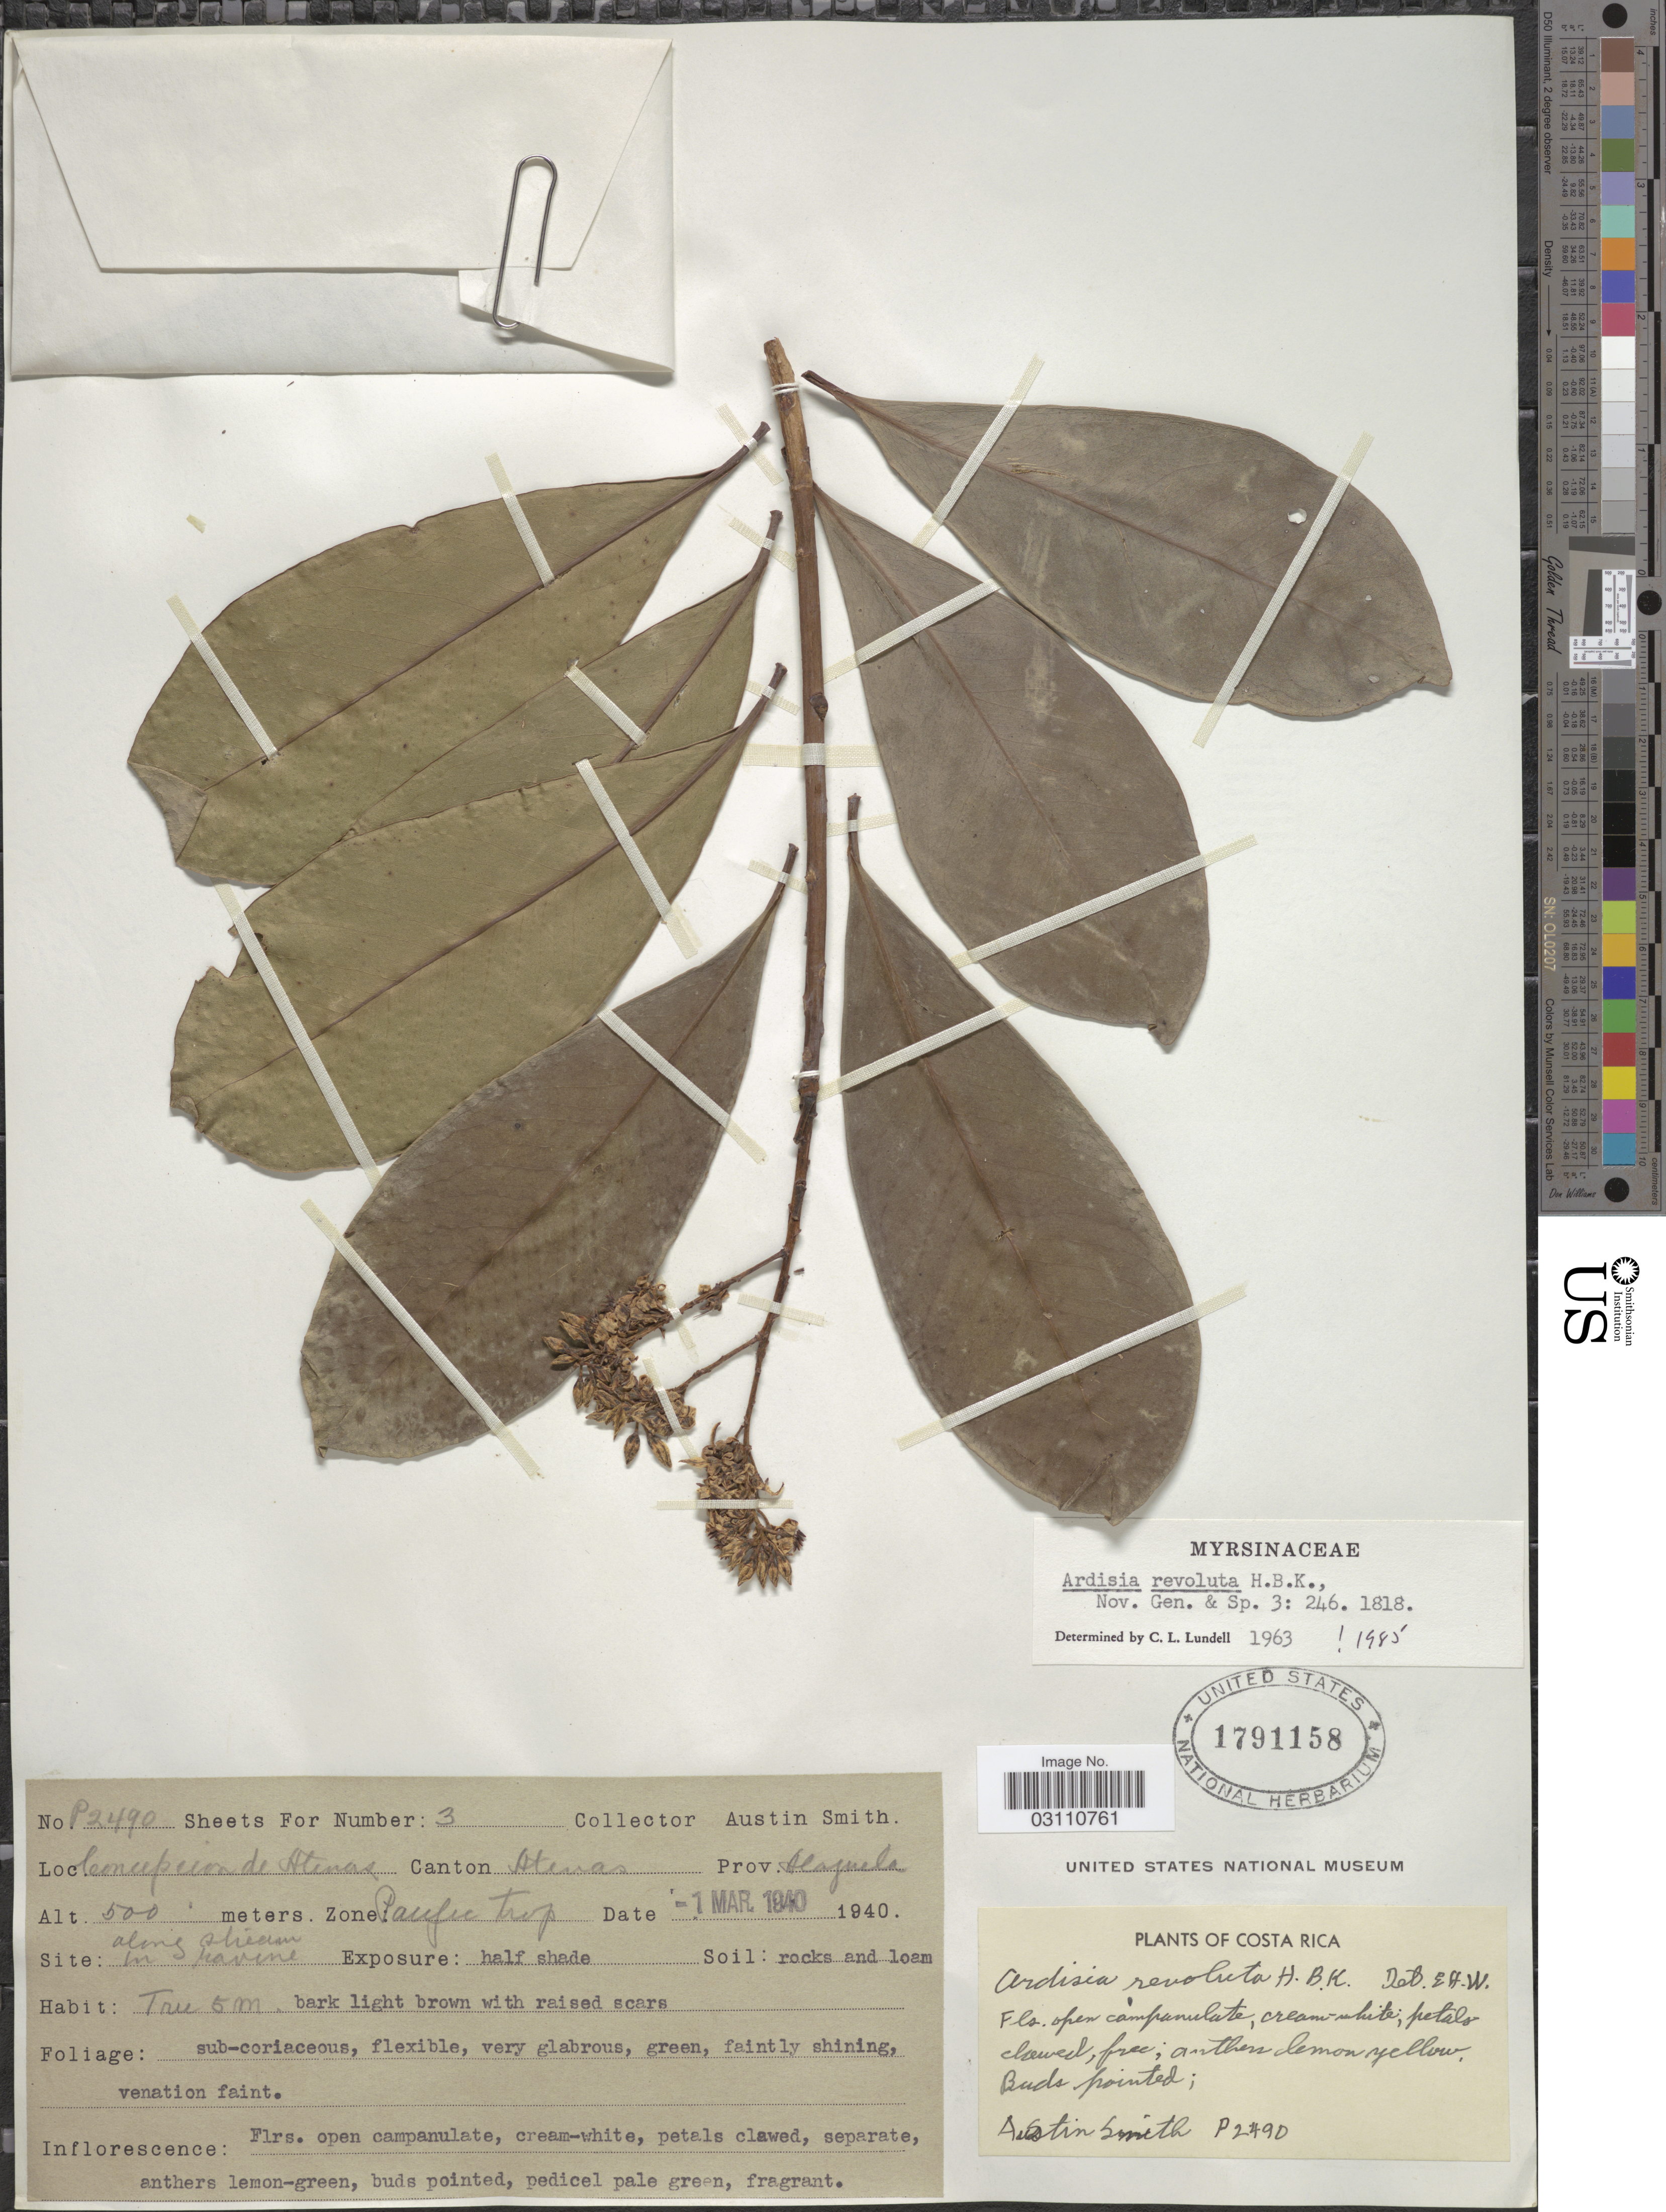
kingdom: Plantae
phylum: Tracheophyta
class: Magnoliopsida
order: Ericales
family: Primulaceae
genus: Ardisia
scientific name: Ardisia revoluta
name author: Kunth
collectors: Aust P. Smith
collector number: P2490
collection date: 1940-03-01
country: Costa Rica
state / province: Alajuela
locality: Concepcion de Atenas, Canton Atenas.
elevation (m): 500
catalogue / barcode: US 1791158